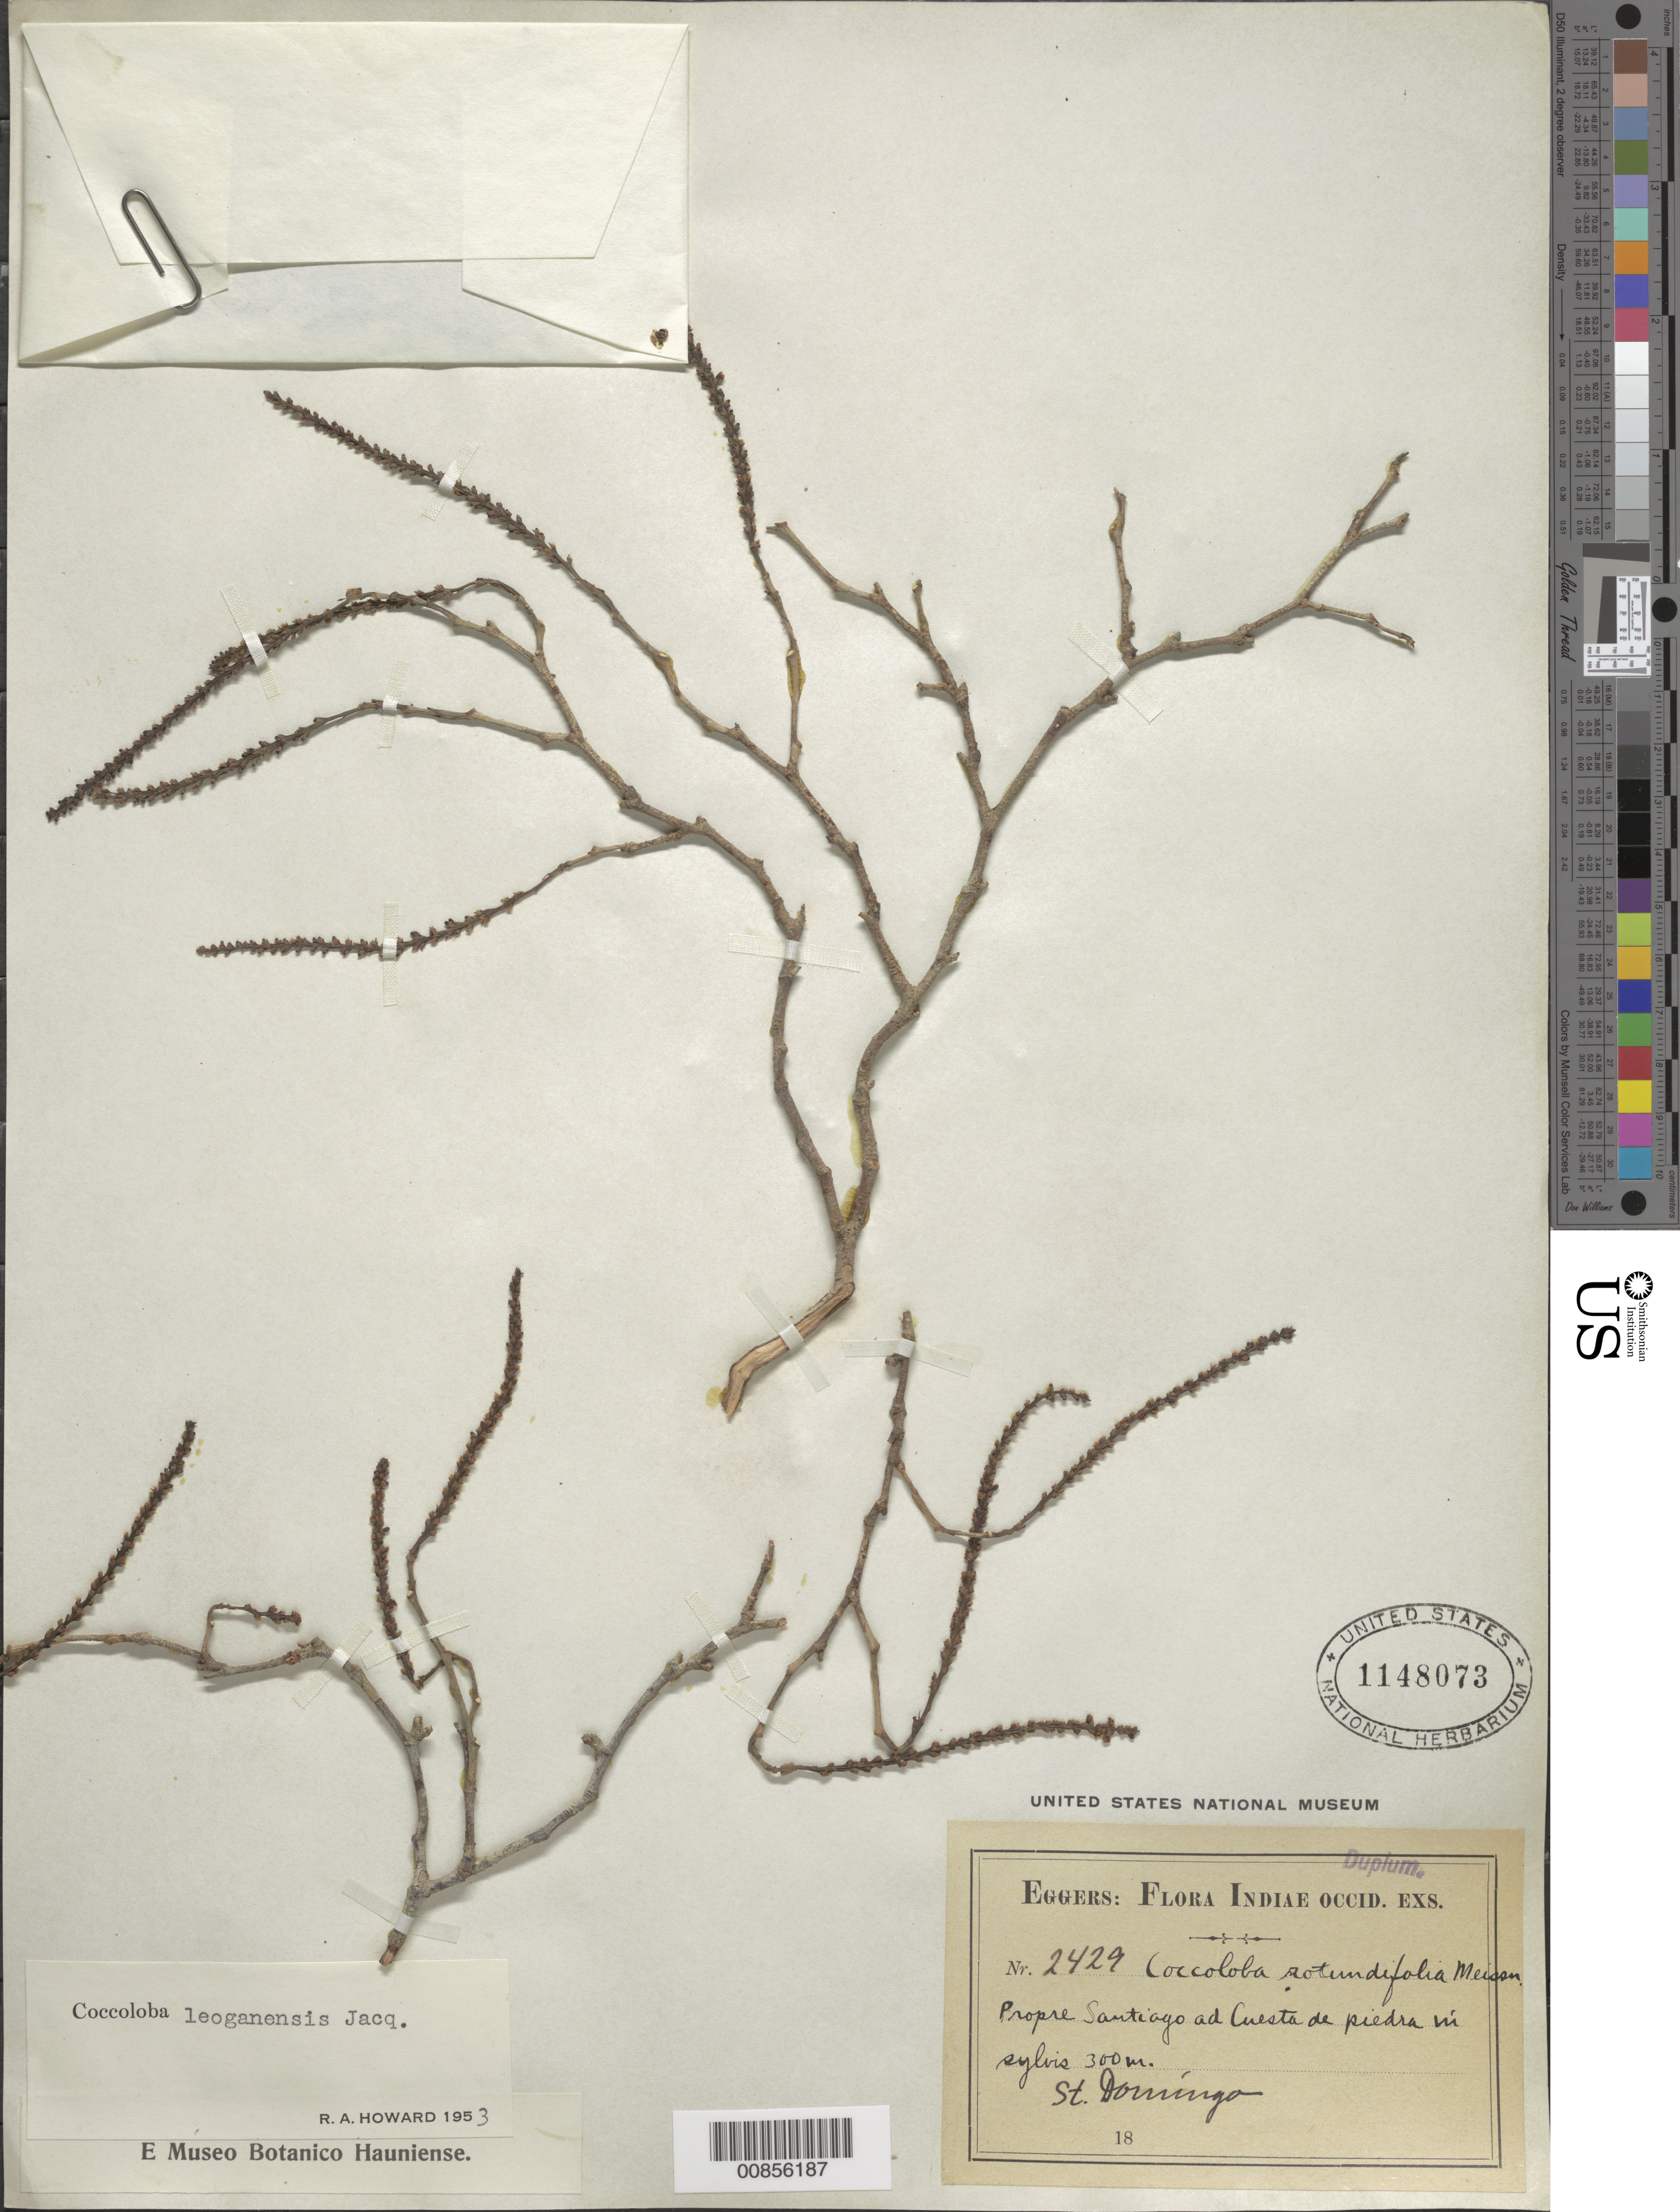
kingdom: Plantae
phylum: Tracheophyta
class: Magnoliopsida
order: Caryophyllales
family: Polygonaceae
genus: Coccoloba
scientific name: Coccoloba leoganensis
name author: Jacq.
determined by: Howard, R. A.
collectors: H. F. A. von Eggers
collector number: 2429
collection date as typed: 1800 to -- --- 1899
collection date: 1800/1899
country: Dominican Republic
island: Hispaniola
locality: Prope Santiago ad Cuesta de Piedra.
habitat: In sylvis.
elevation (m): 300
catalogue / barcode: US 1148073